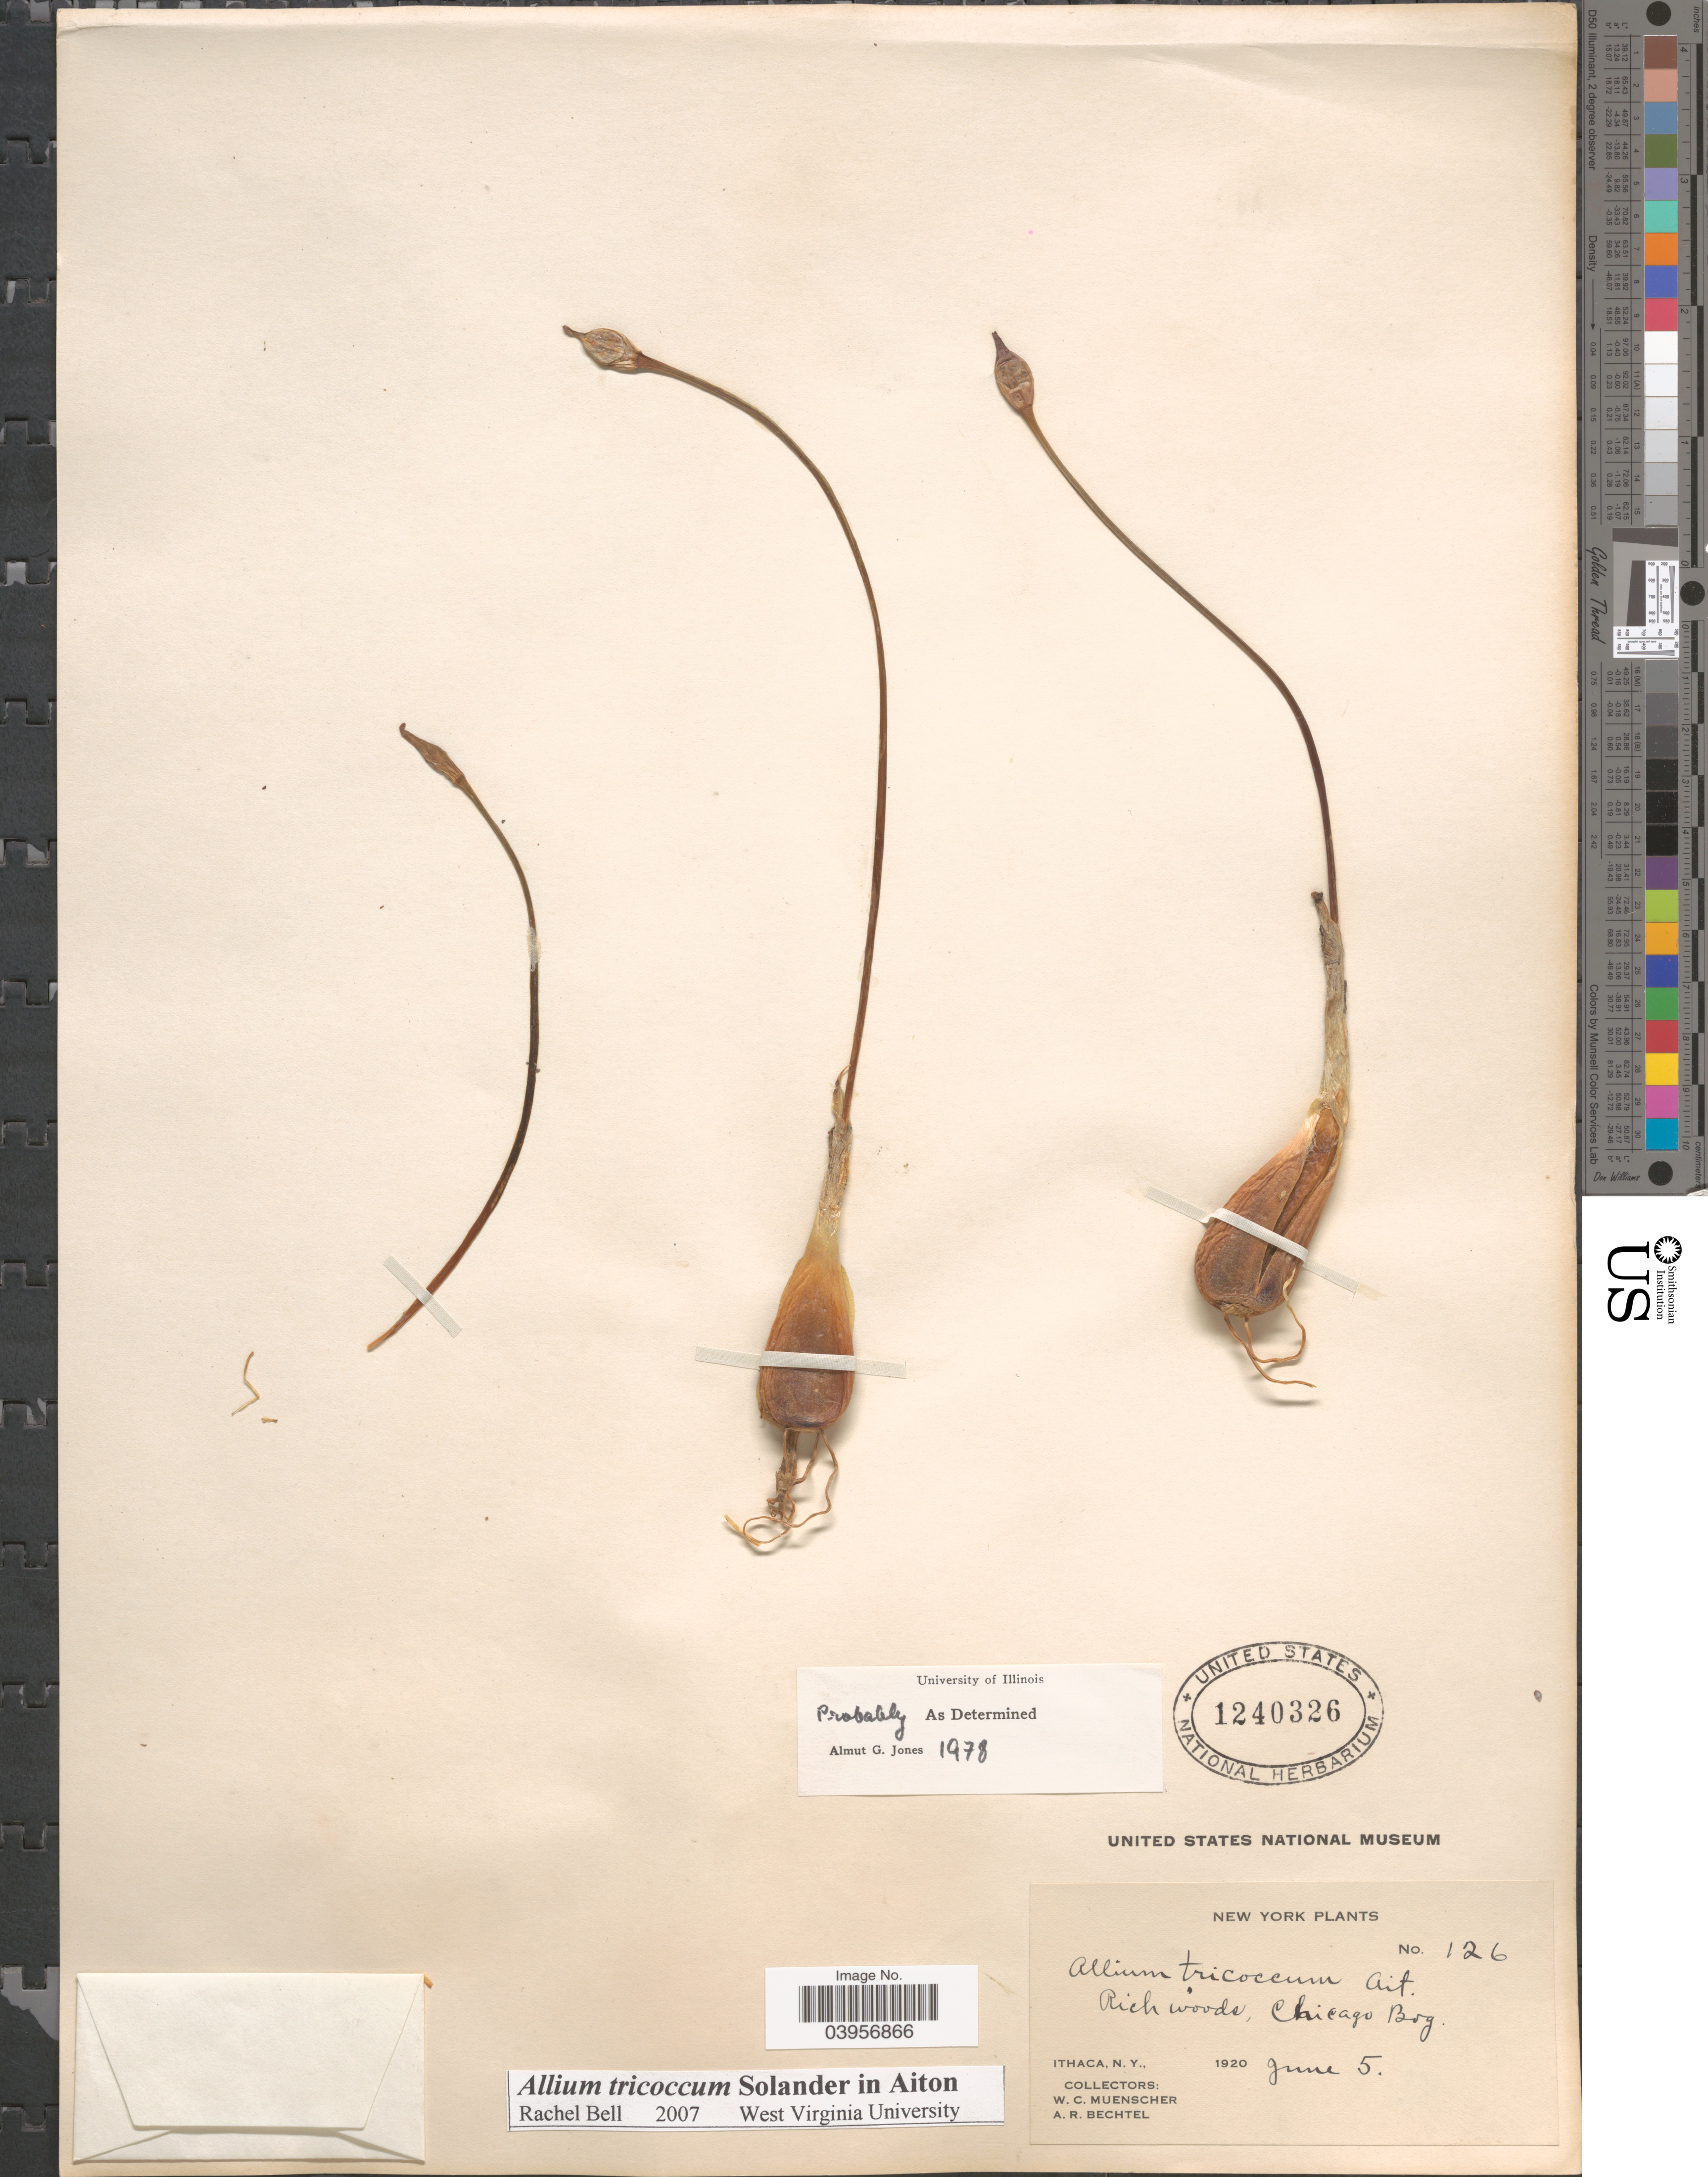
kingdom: Plantae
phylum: Tracheophyta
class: Liliopsida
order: Asparagales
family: Amaryllidaceae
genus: Allium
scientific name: Allium tricoccum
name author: Aiton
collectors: W. Muenscher & A. Bechtel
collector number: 126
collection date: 1920-06-05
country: United States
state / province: New York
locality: Rich woods, Chicago Bog. Ithaca.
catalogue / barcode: US 1240326